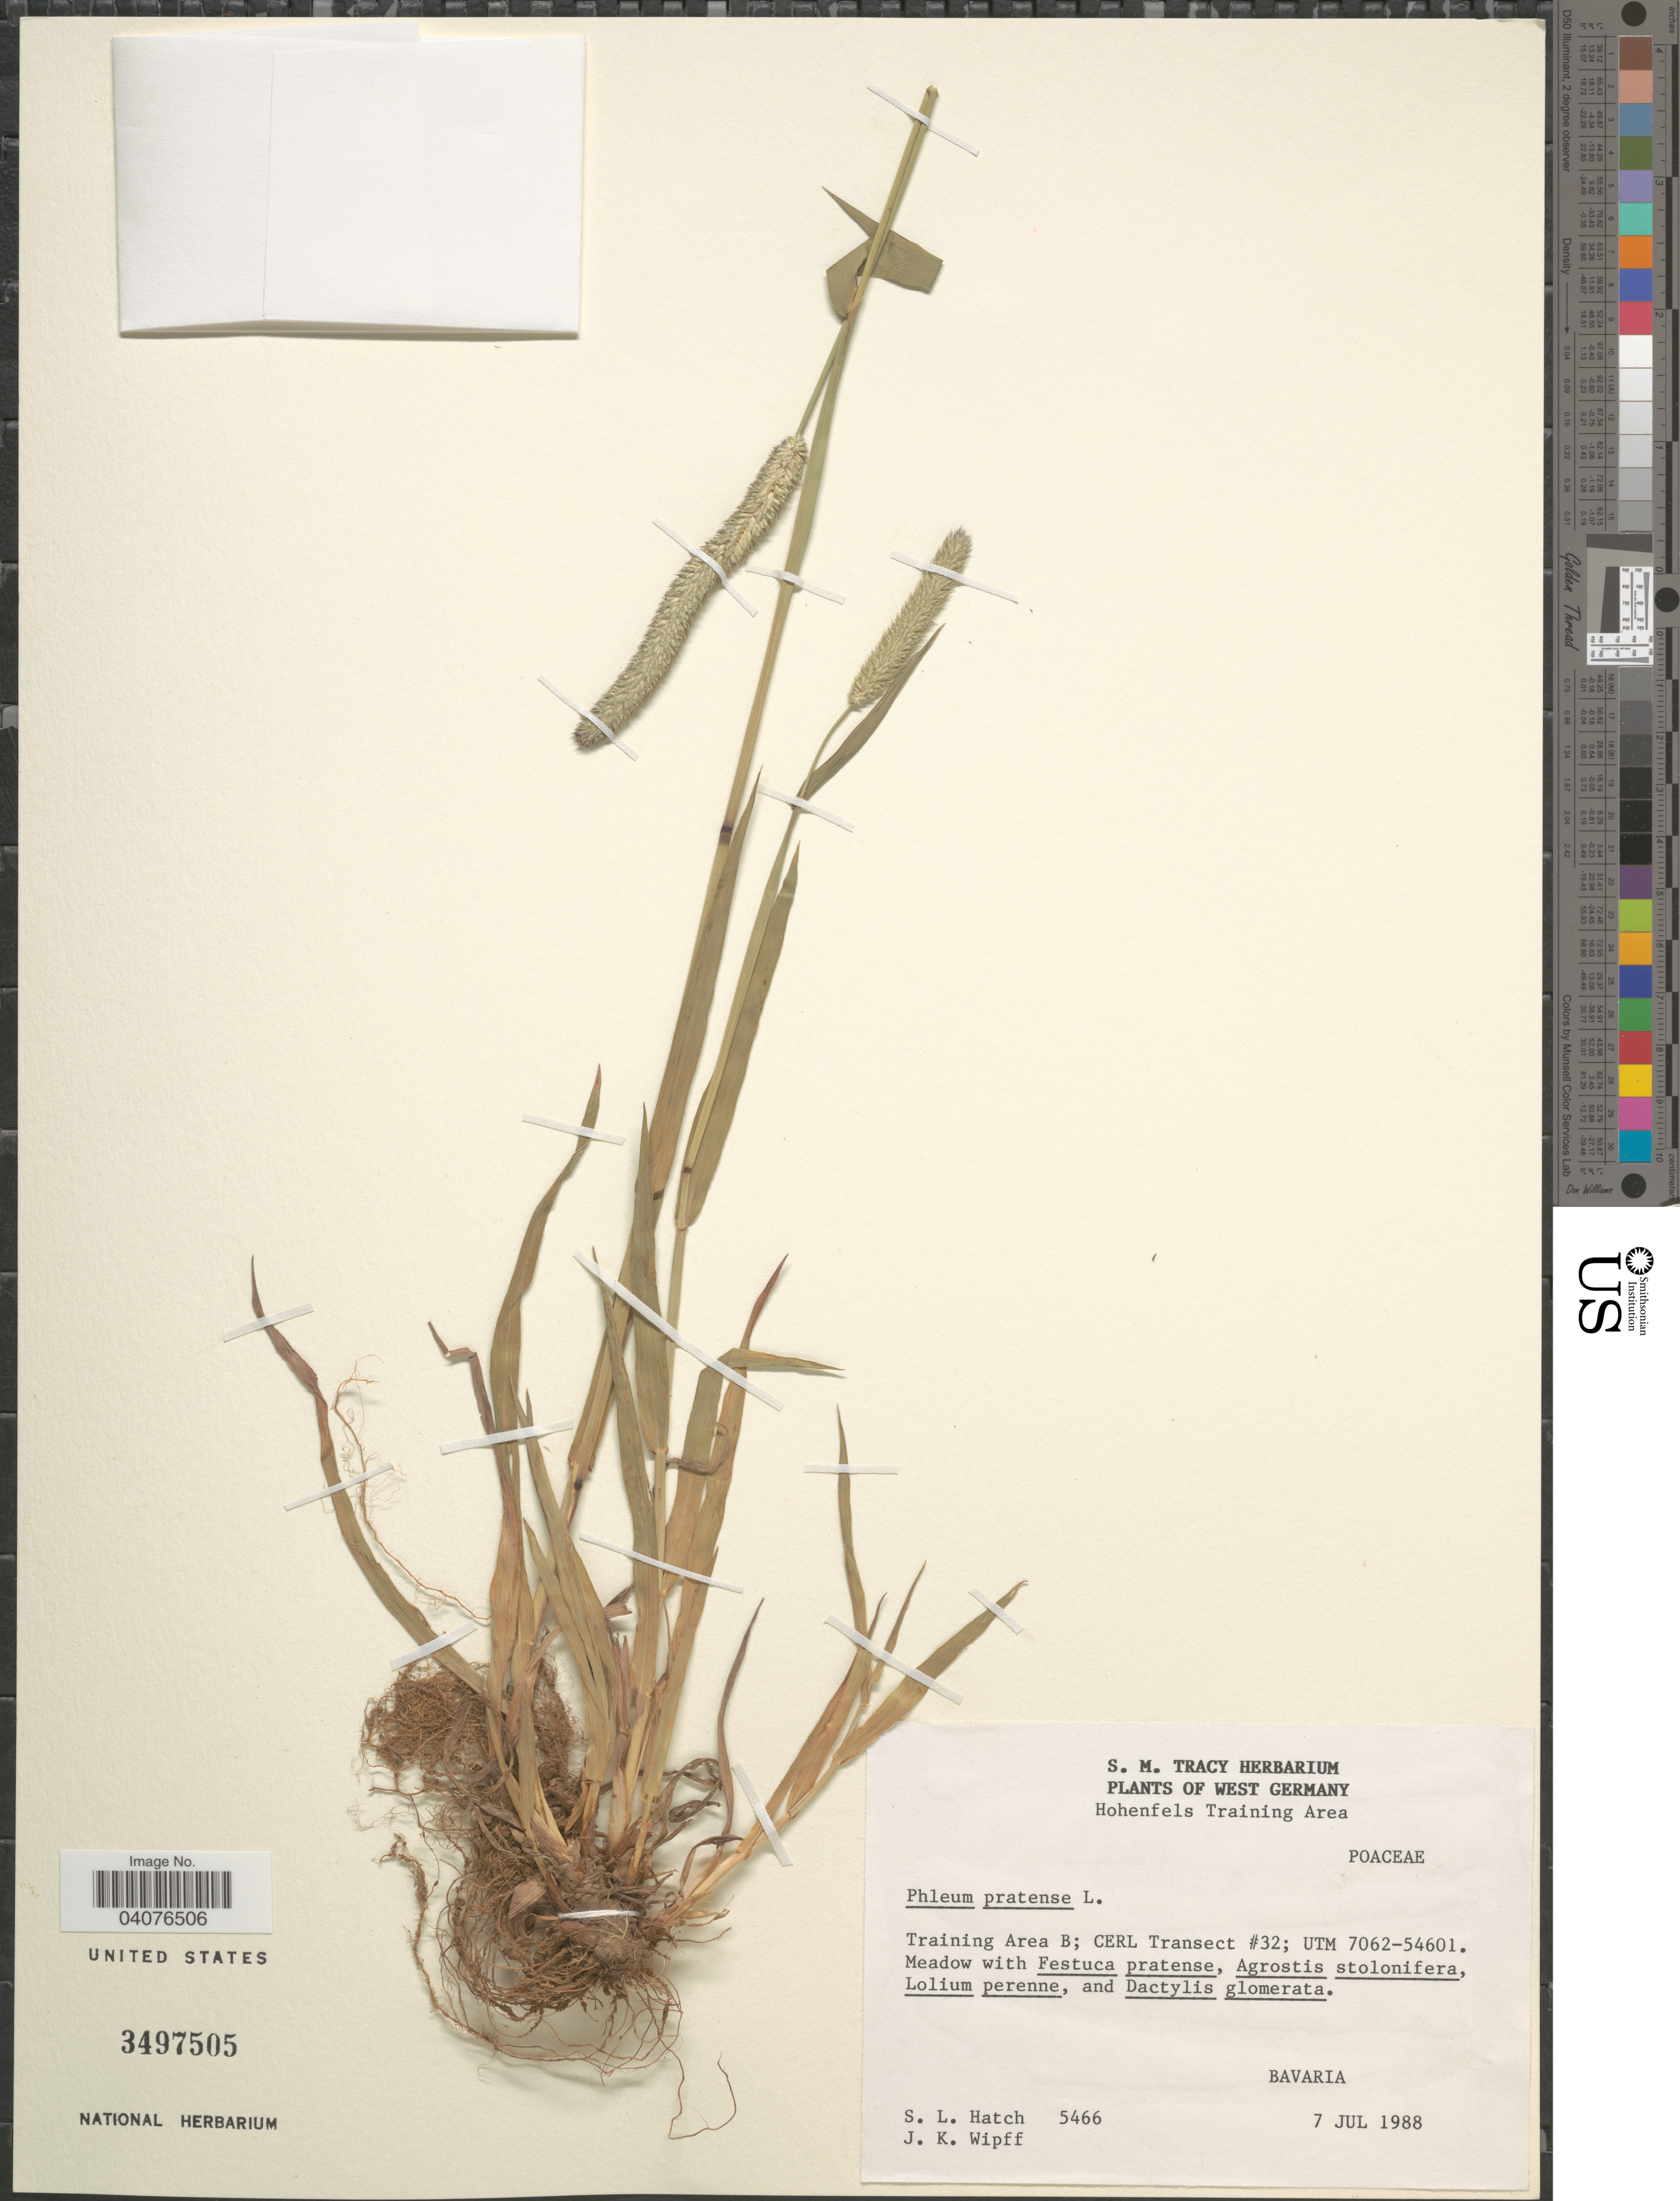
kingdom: Plantae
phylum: Tracheophyta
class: Liliopsida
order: Poales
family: Poaceae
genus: Phleum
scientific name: Phleum pratense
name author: L.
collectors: S. Hatch & J. K. Wipff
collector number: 5466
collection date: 1988-07-07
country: Germany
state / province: Bayern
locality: West Germany. Hohenfels Training Area. Training Area B; CERL Transect #32; UTM 7062-54601. Bavaria.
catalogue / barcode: US 3497505